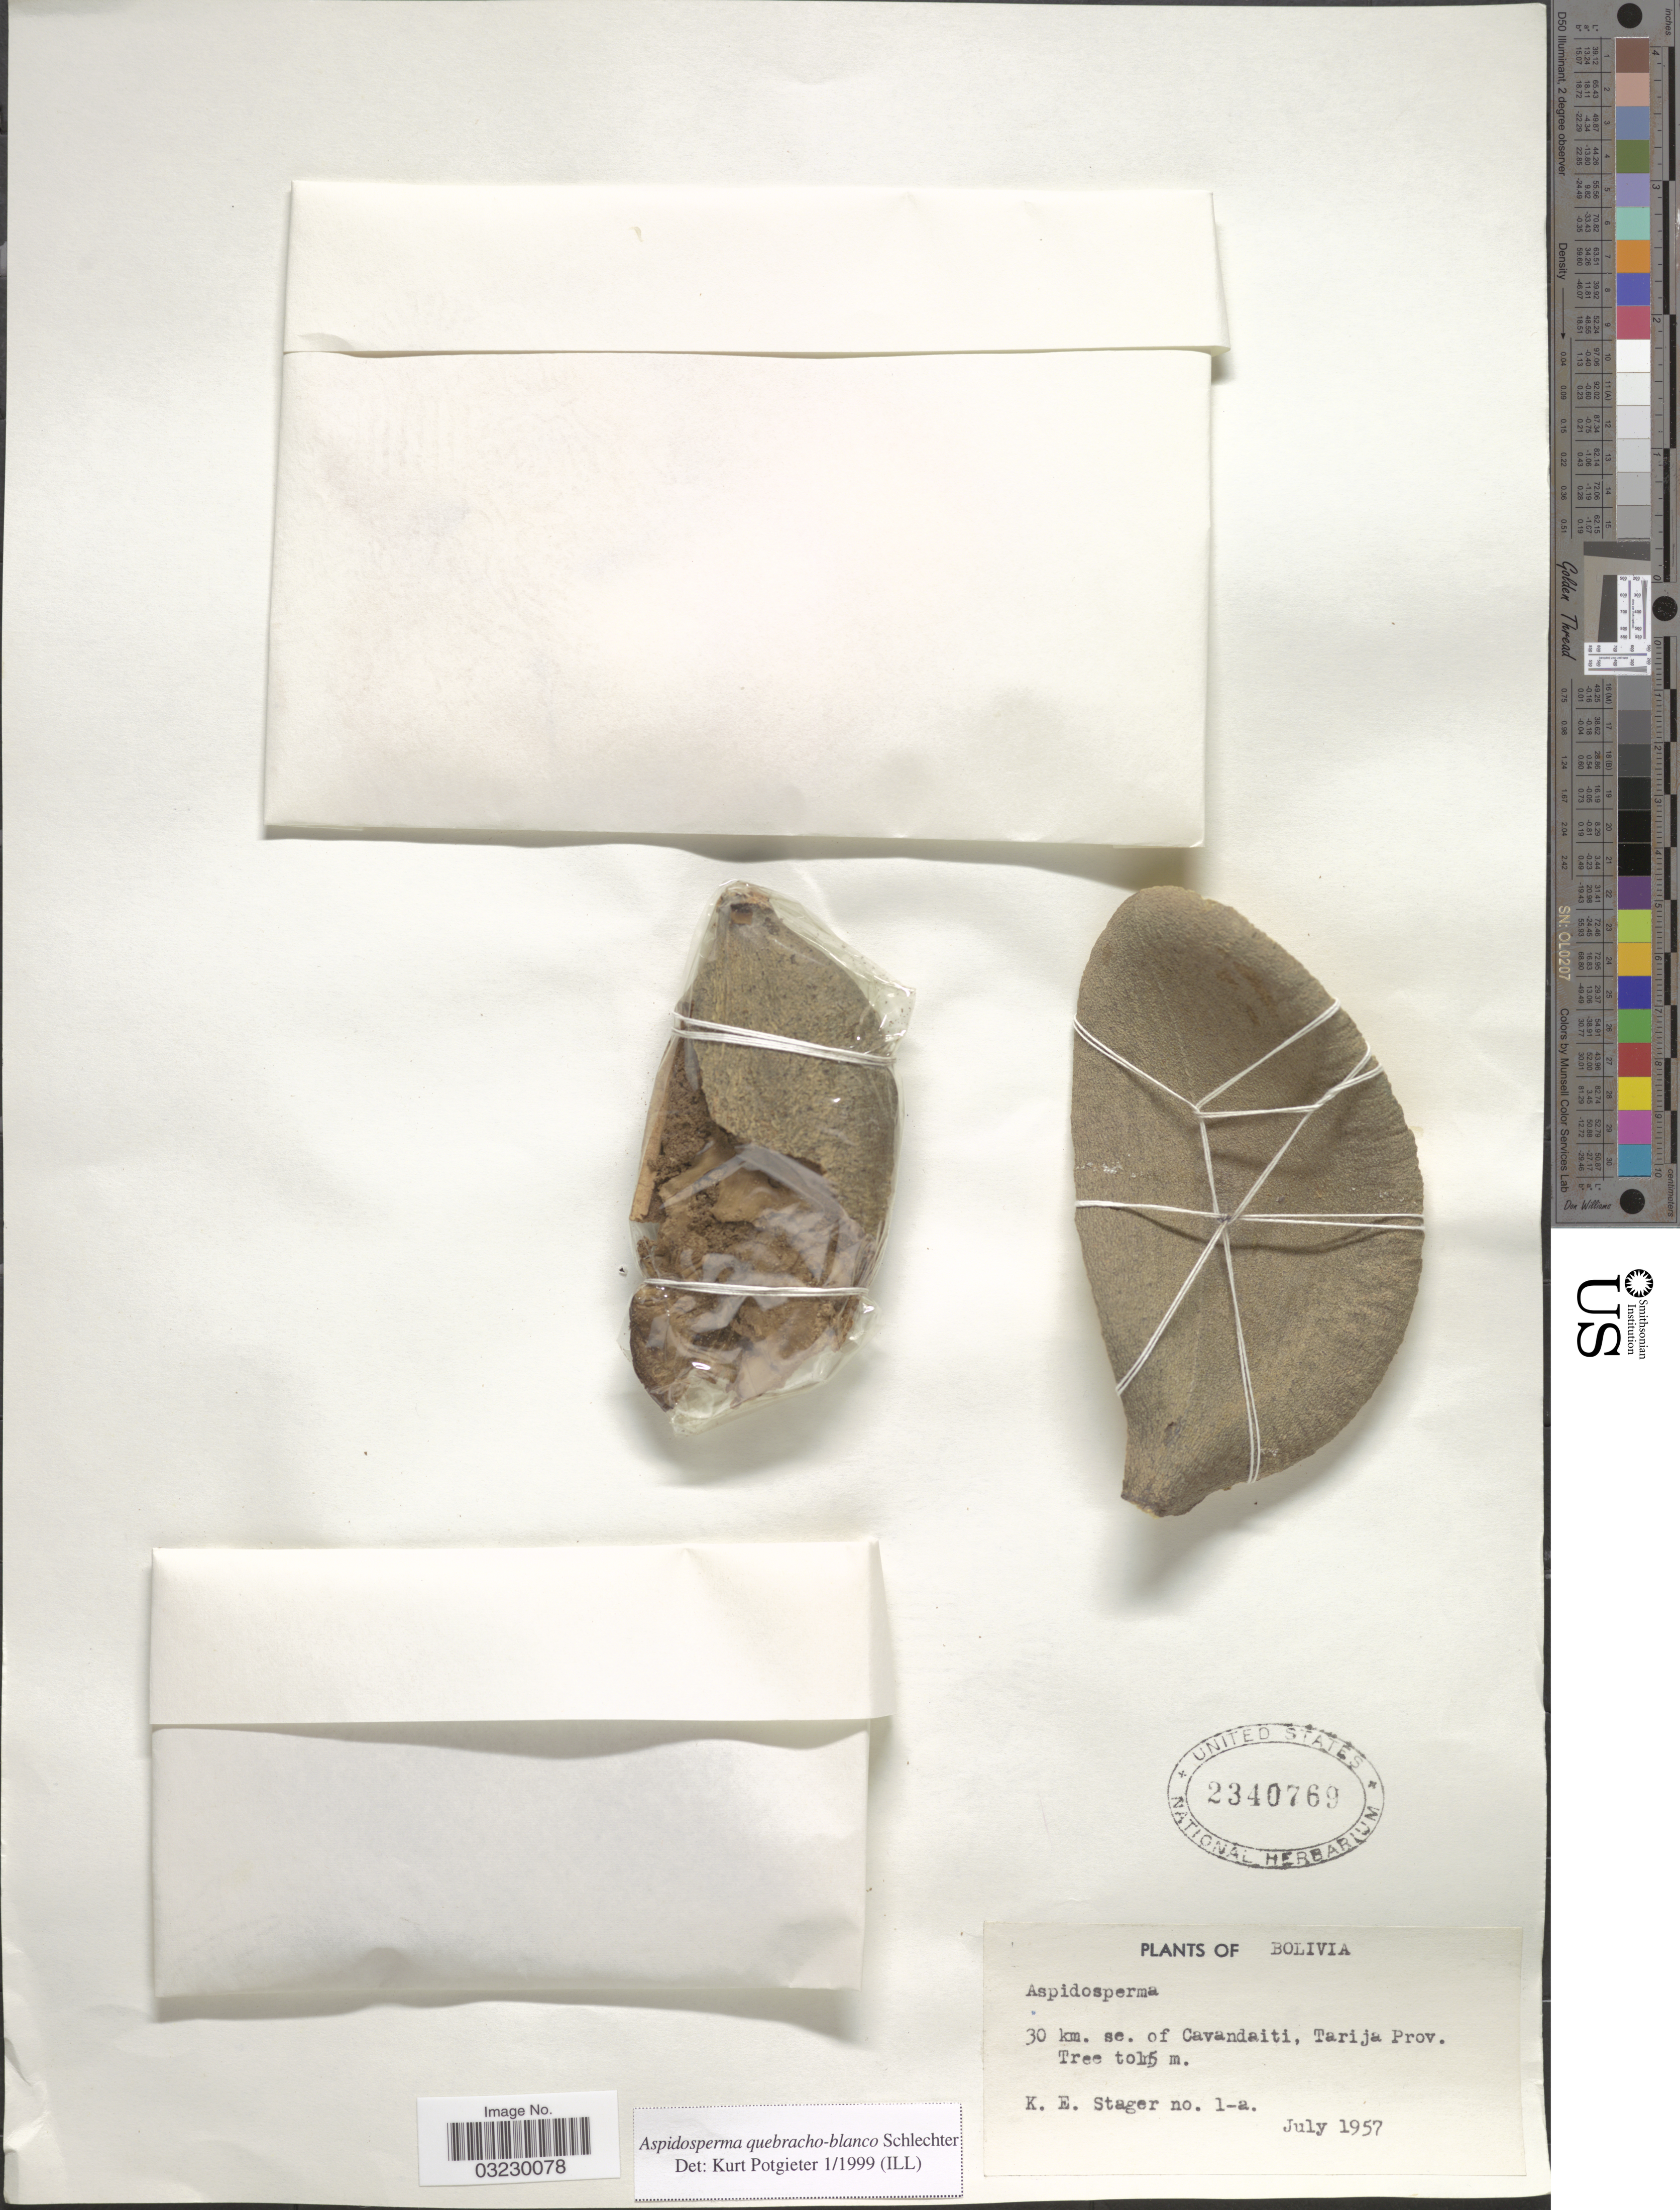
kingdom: Plantae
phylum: Tracheophyta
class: Magnoliopsida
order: Gentianales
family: Apocynaceae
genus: Aspidosperma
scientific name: Aspidosperma quebracho-blanco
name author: Schltdl.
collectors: Stager, K.E.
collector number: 1-a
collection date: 1957-07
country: Bolivia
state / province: Tarija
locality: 30 km. se. of Cavandaiti.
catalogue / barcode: US 2340769